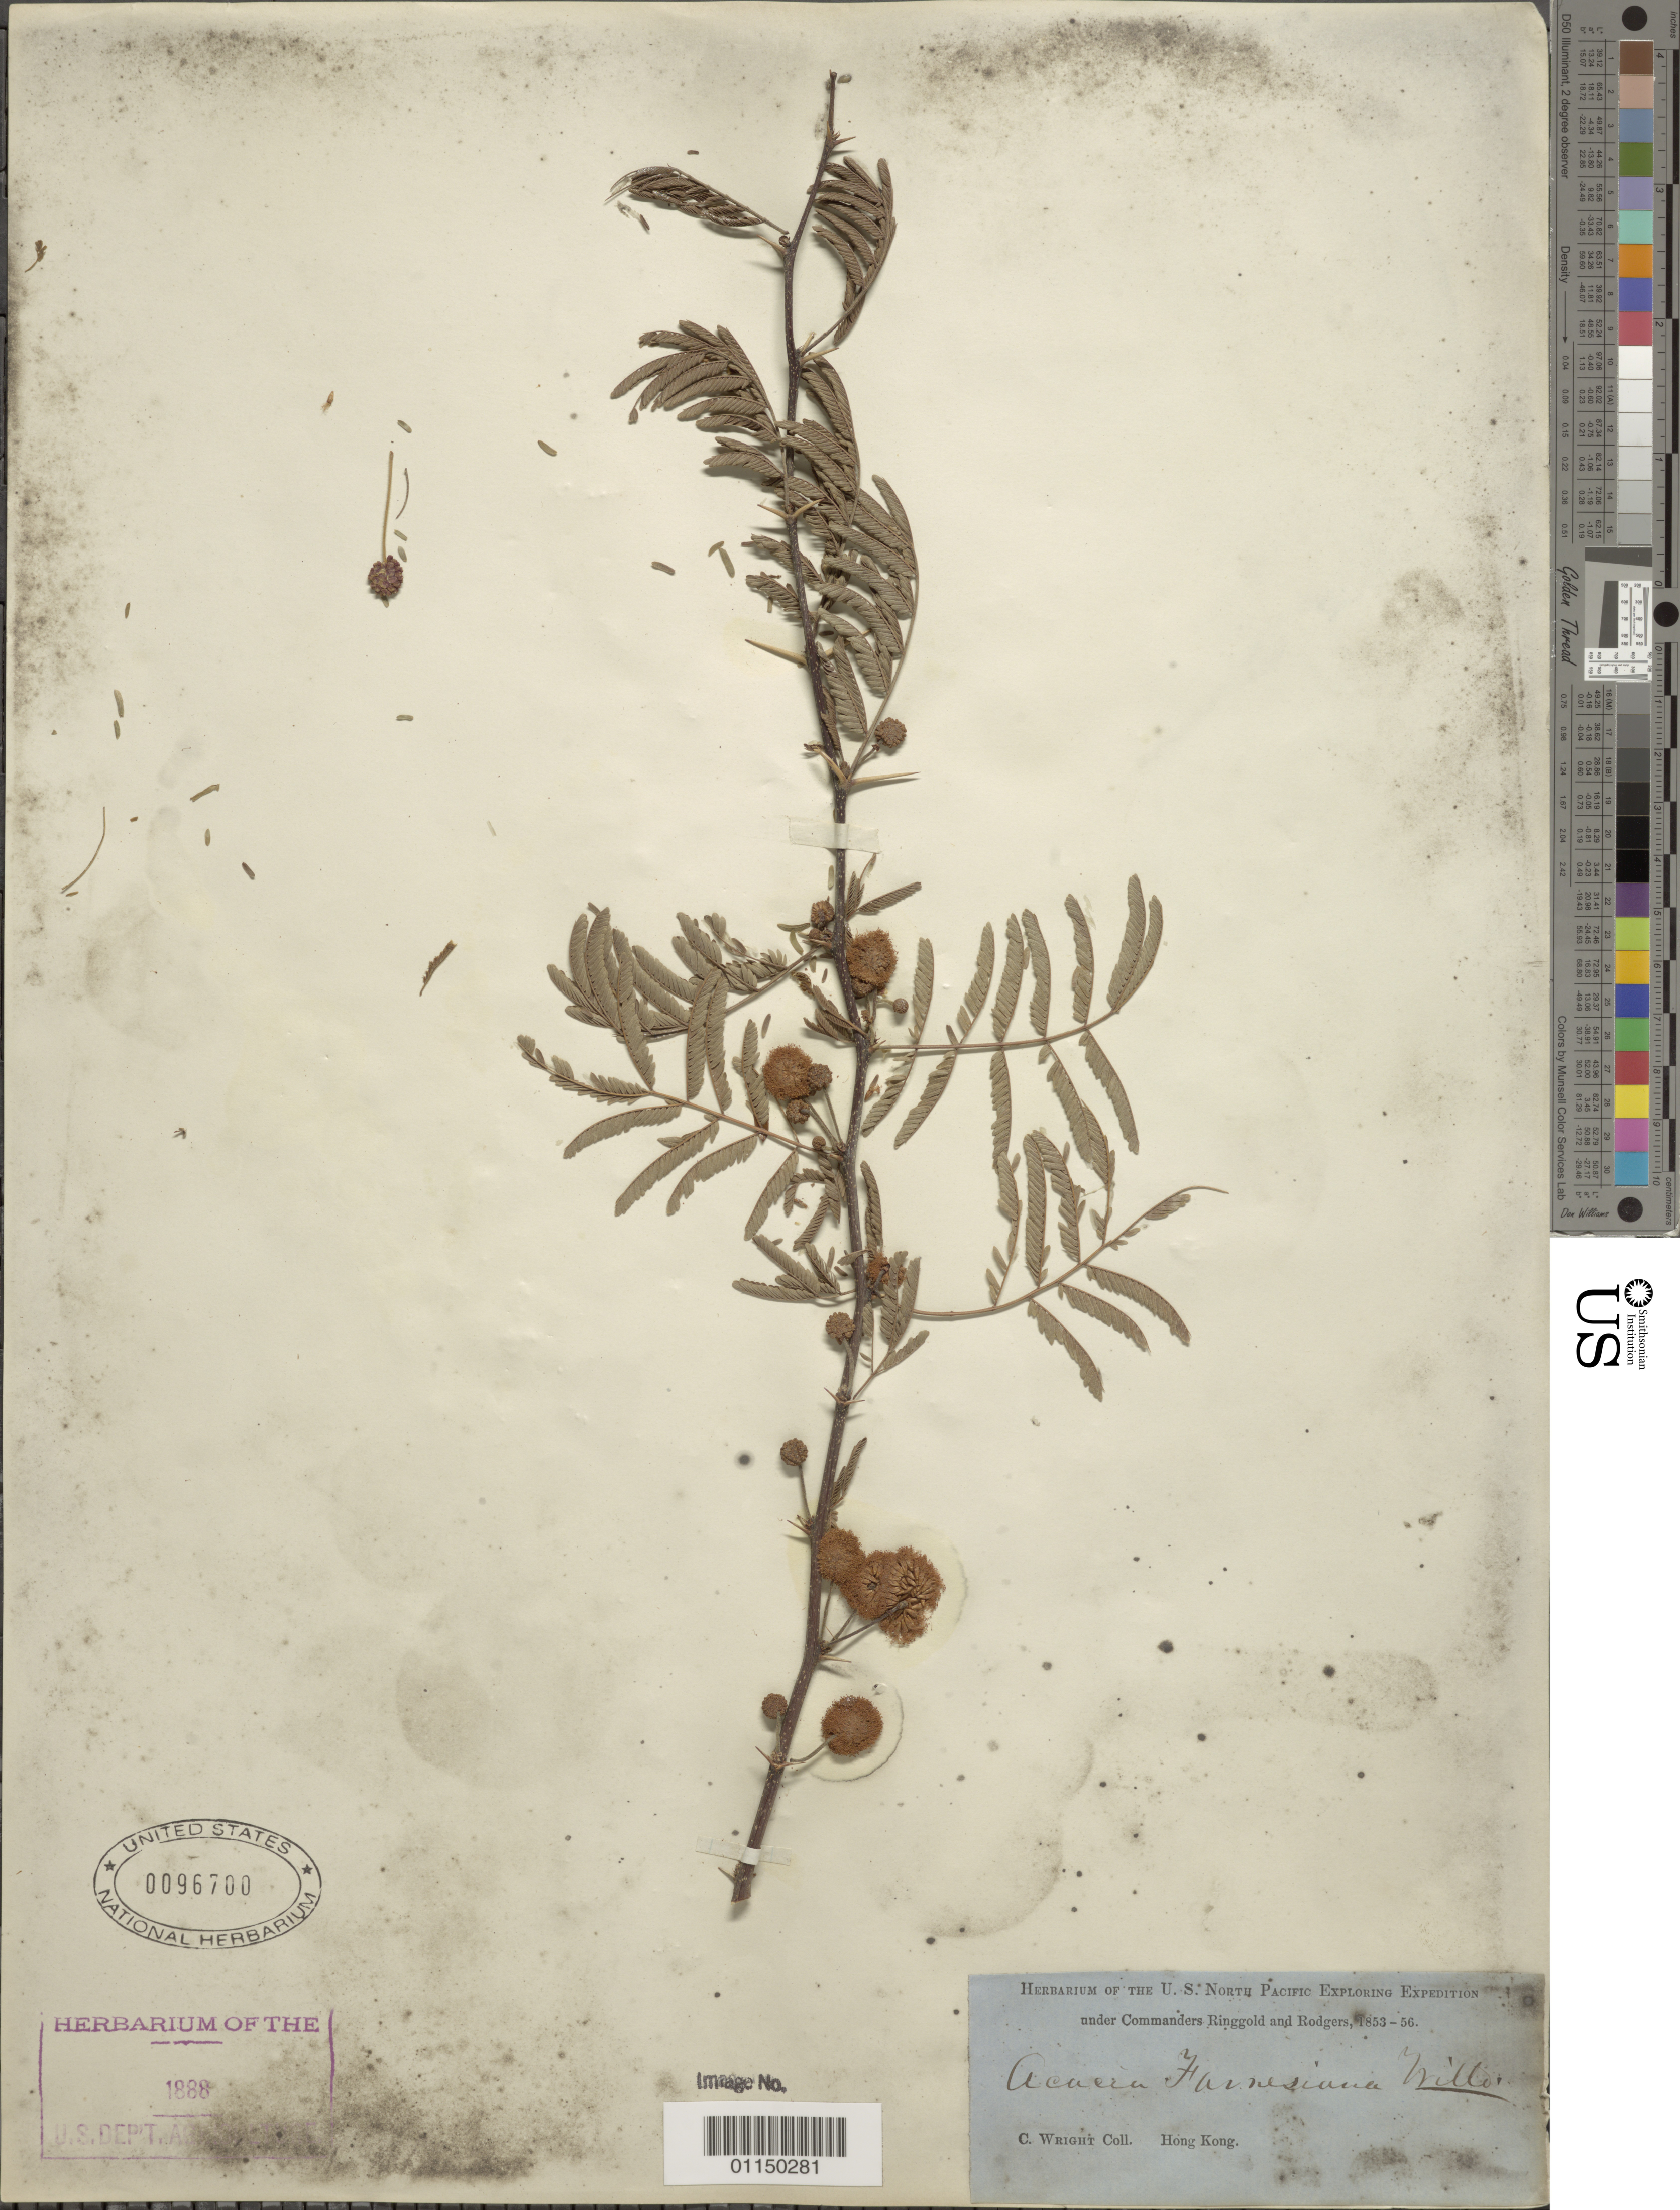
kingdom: Plantae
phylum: Tracheophyta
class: Magnoliopsida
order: Fabales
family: Fabaceae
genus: Vachellia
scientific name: Vachellia farnesiana var. farnesiana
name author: (L.) Wight & Arn.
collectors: C. Wright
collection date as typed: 1853 to -- -- 1856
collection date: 1853/1856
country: China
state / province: Hong Kong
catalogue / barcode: US 96700